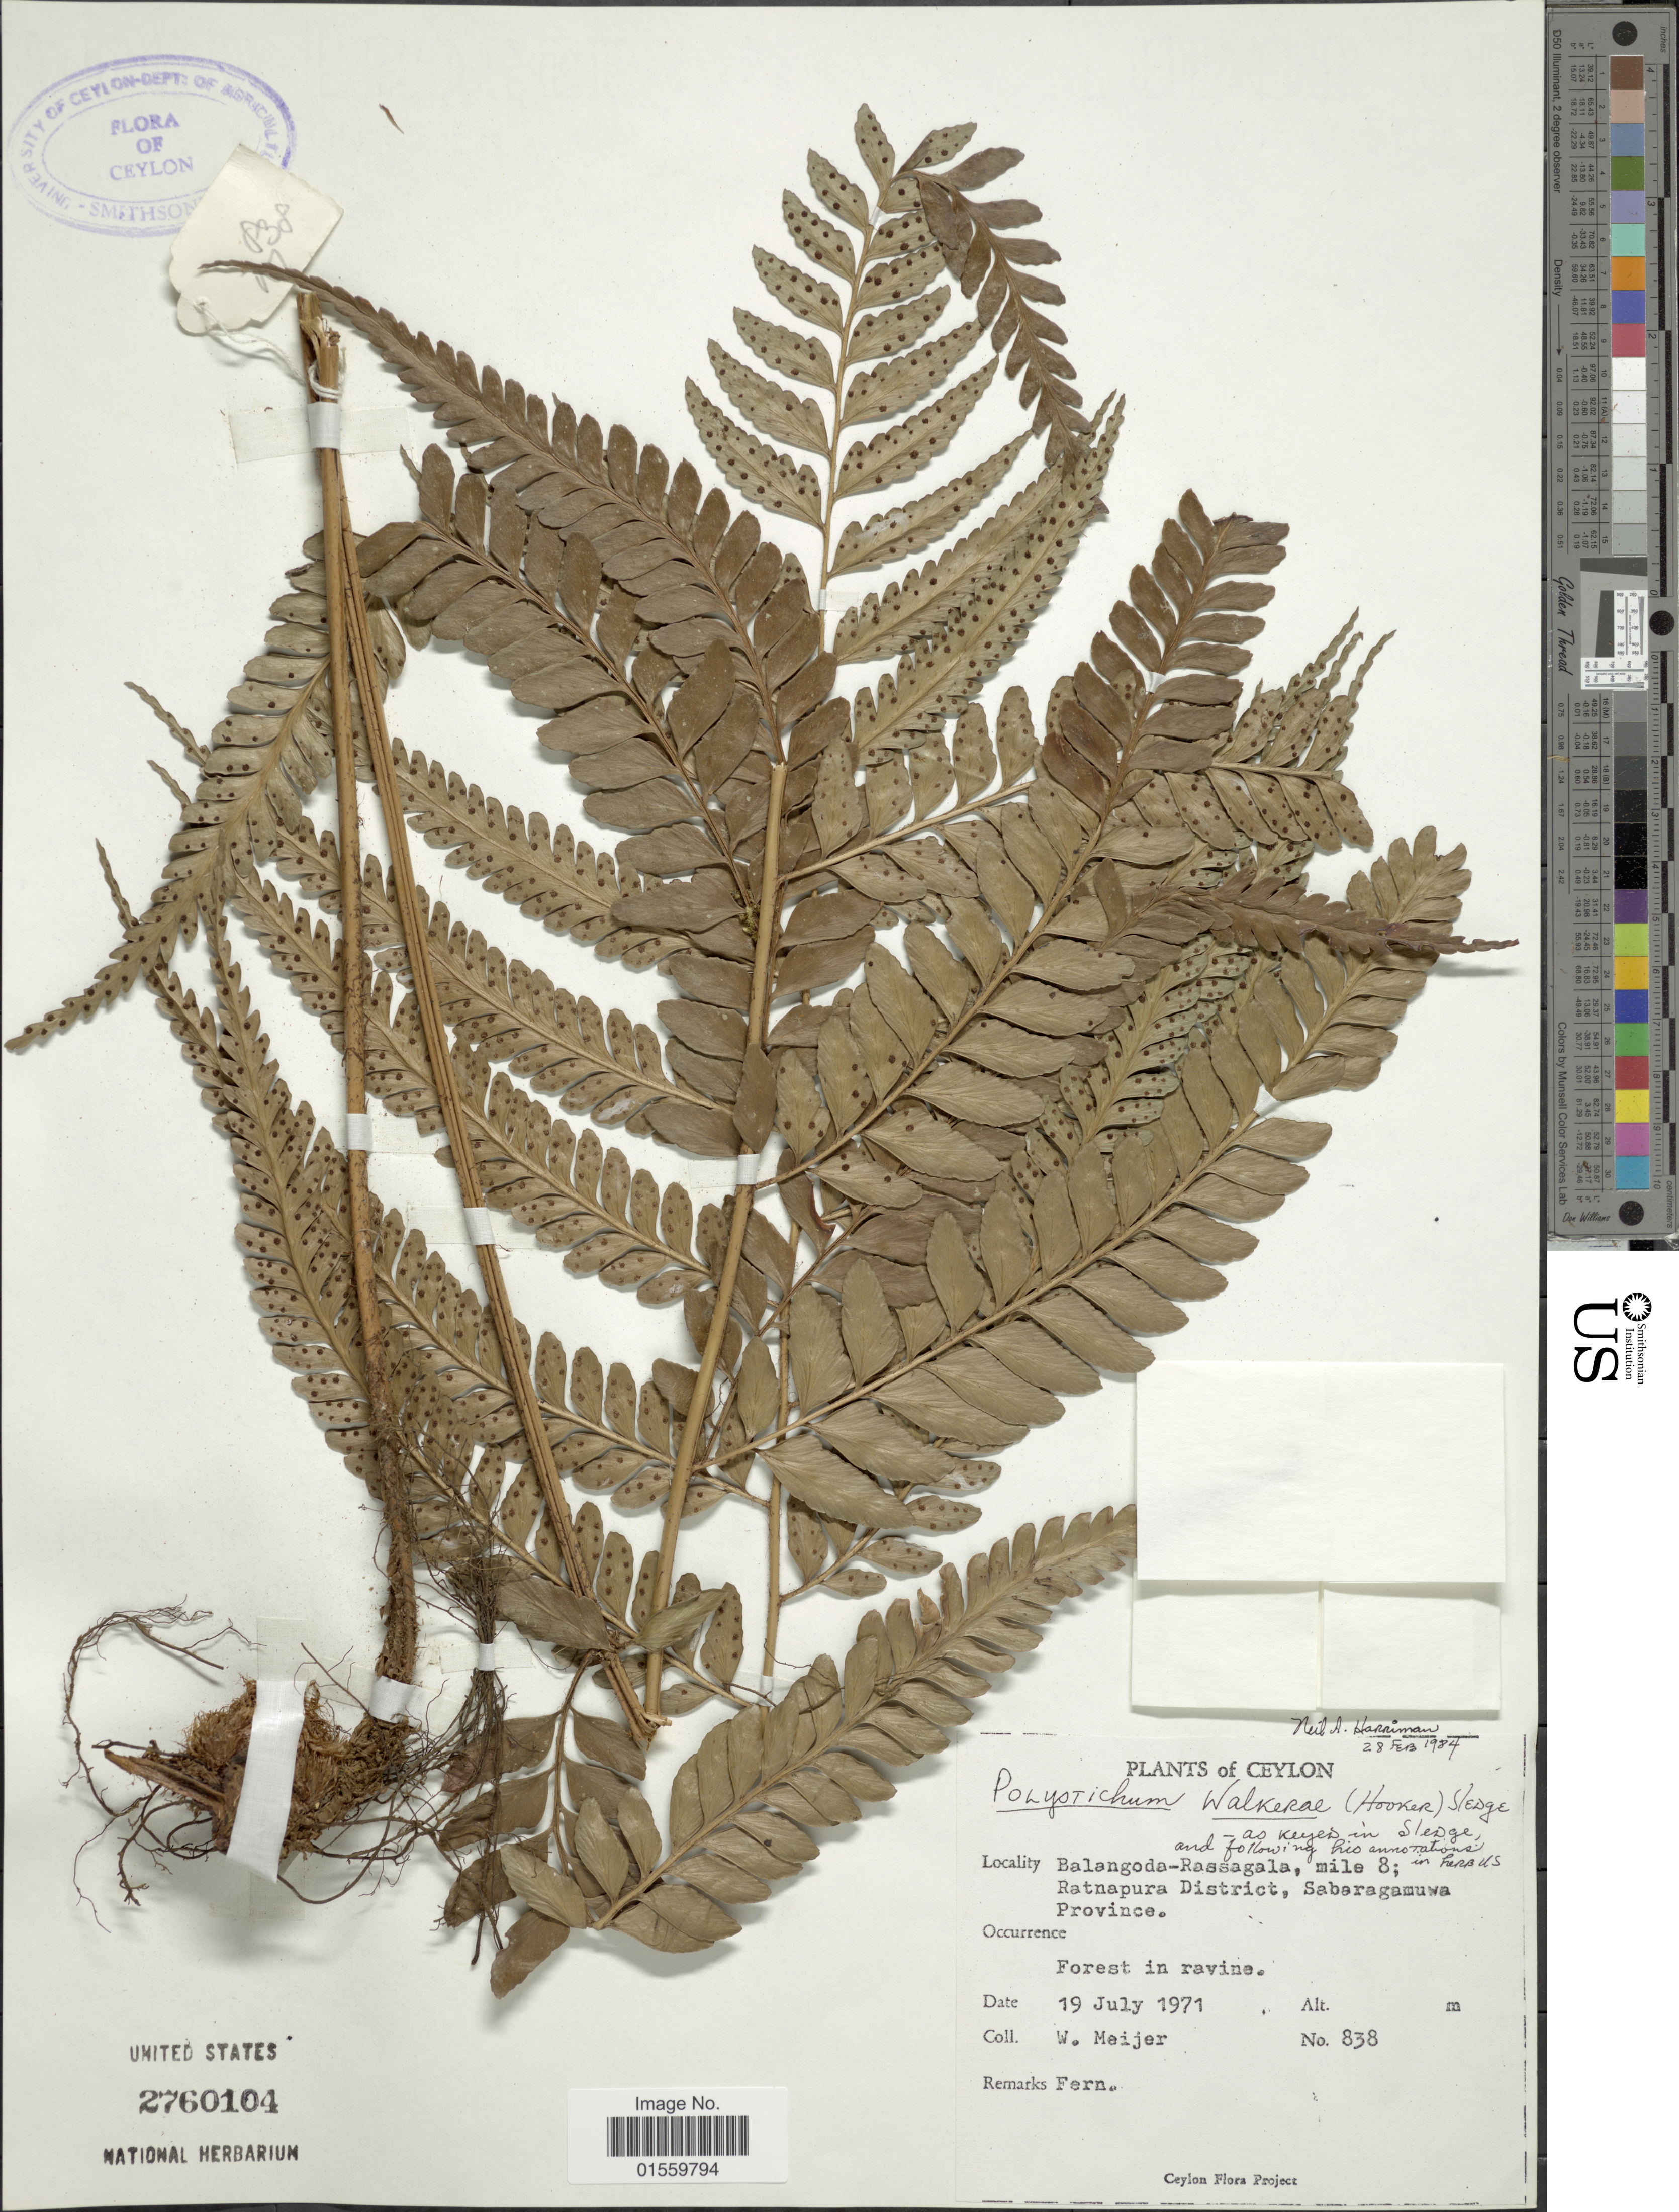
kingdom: Plantae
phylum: Tracheophyta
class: Polypodiopsida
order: Polypodiales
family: Dryopteridaceae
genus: Polystichum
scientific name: Polystichum walkerae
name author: (Hook.) Sledge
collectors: W. Meijer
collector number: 838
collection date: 1971-07-19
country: Sri Lanka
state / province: Sabaragamuwa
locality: Ceylon, Balangoda-Rassagala, mile 8; Ratnapura District, Sabaragamuwa Province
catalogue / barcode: US 2760104